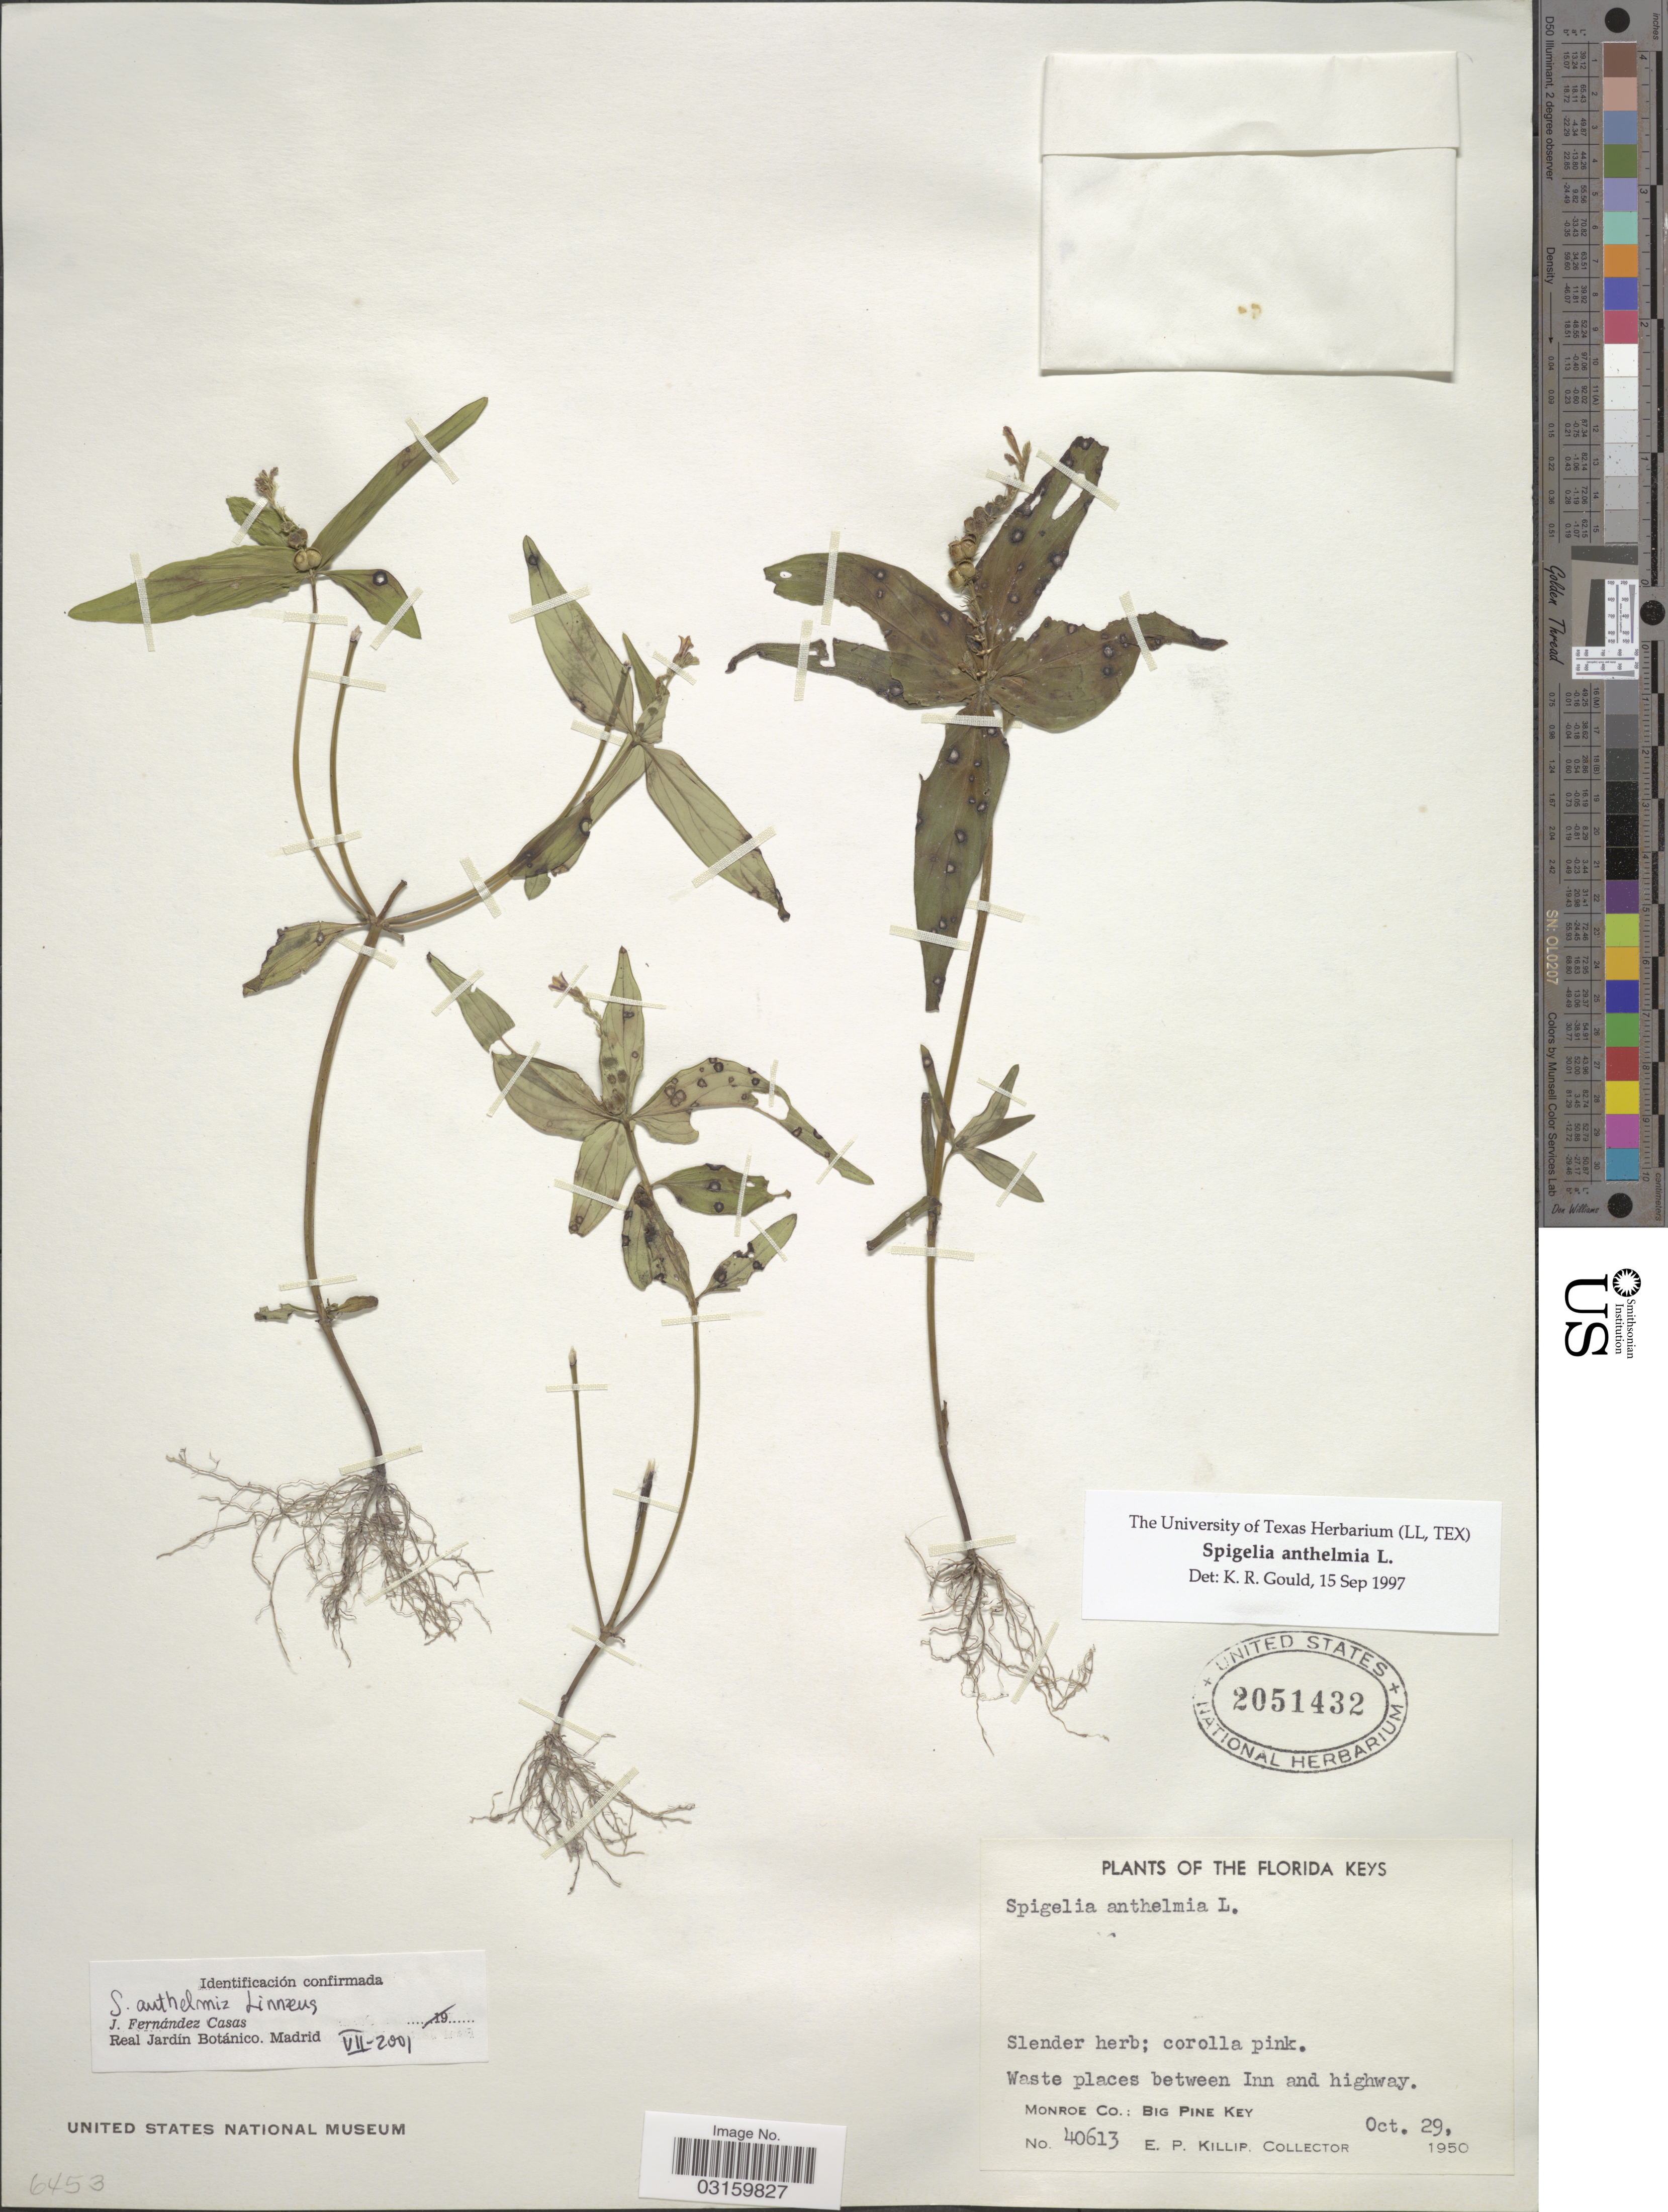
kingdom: Plantae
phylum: Tracheophyta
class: Magnoliopsida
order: Gentianales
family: Loganiaceae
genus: Spigelia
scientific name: Spigelia anthelmia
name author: L.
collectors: E. P. Killip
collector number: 40613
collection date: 1950-10-29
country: United States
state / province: Florida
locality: The Florida Keys, Waste places between Inn and highway. Monroe Co.: Big Pine Key.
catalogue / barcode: US 2051432